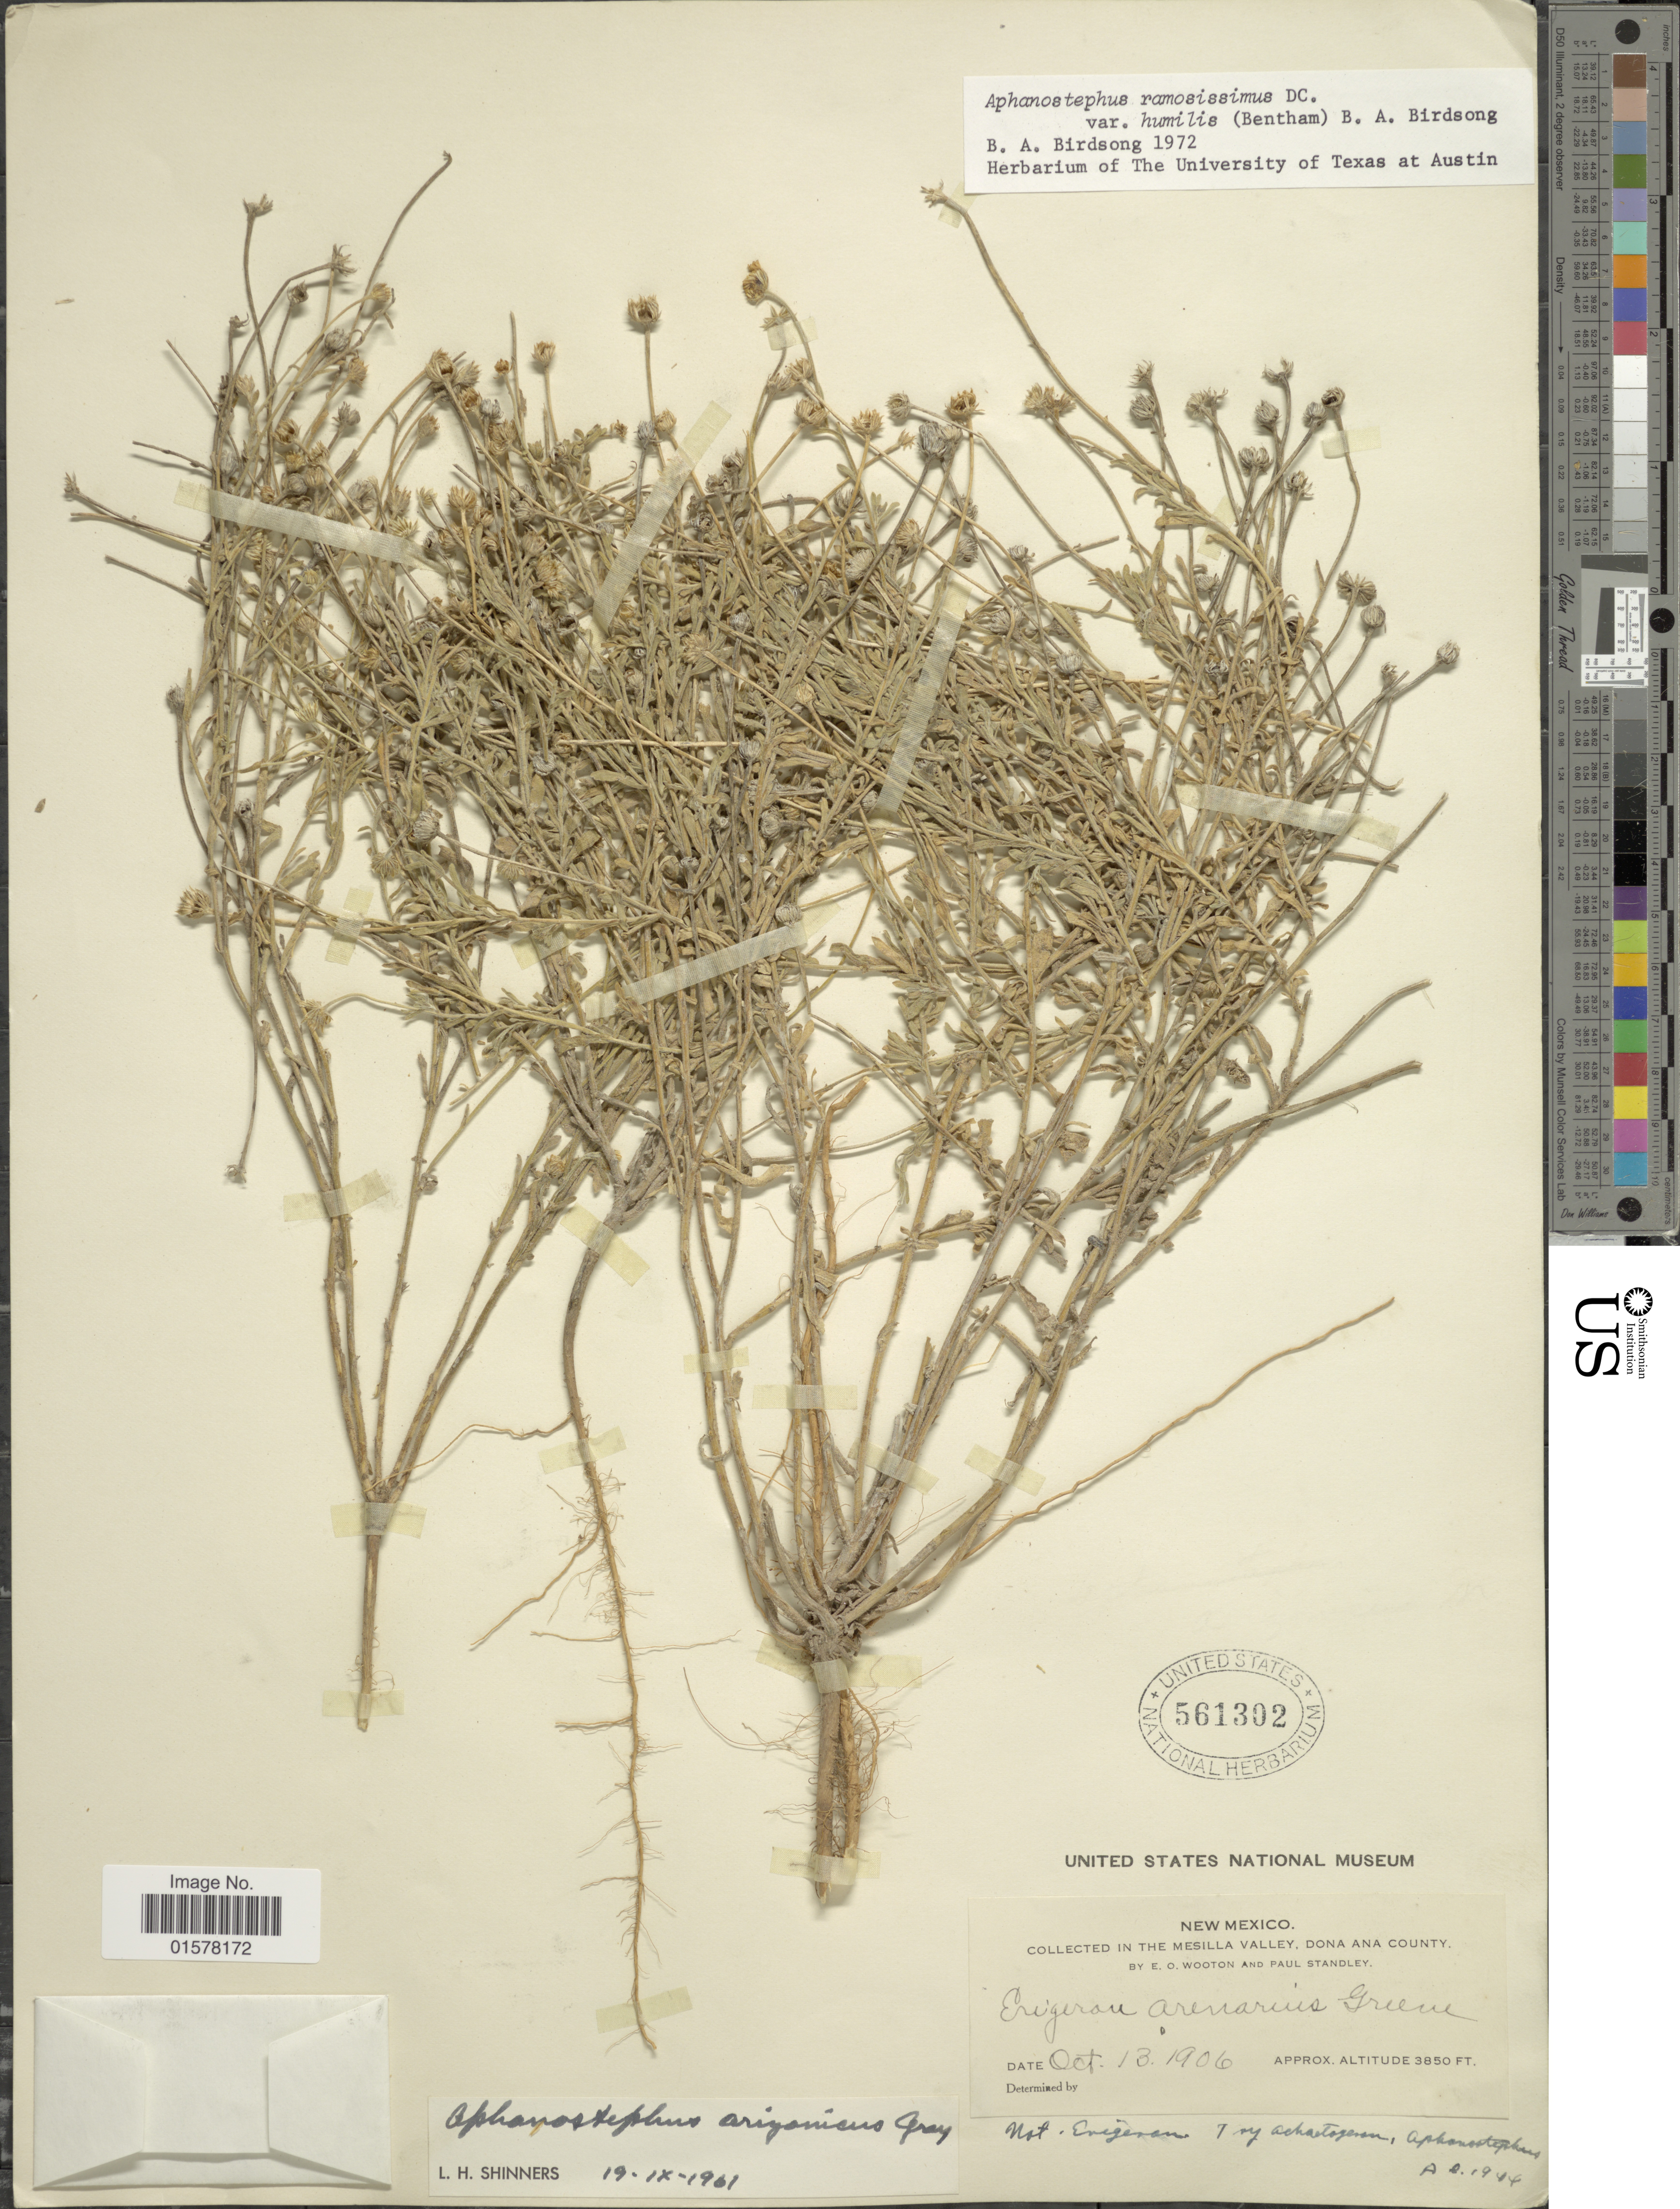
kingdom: Plantae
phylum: Tracheophyta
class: Magnoliopsida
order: Asterales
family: Asteraceae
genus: Aphanostephus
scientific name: Aphanostephus ramosissimus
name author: DC.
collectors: E. O. Wooton & P. C. Standley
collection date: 1906-10-13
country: United States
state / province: New Mexico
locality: New Mexico. The Mesilla Valley, Dona Ana County.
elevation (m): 1173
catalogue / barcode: US 561302